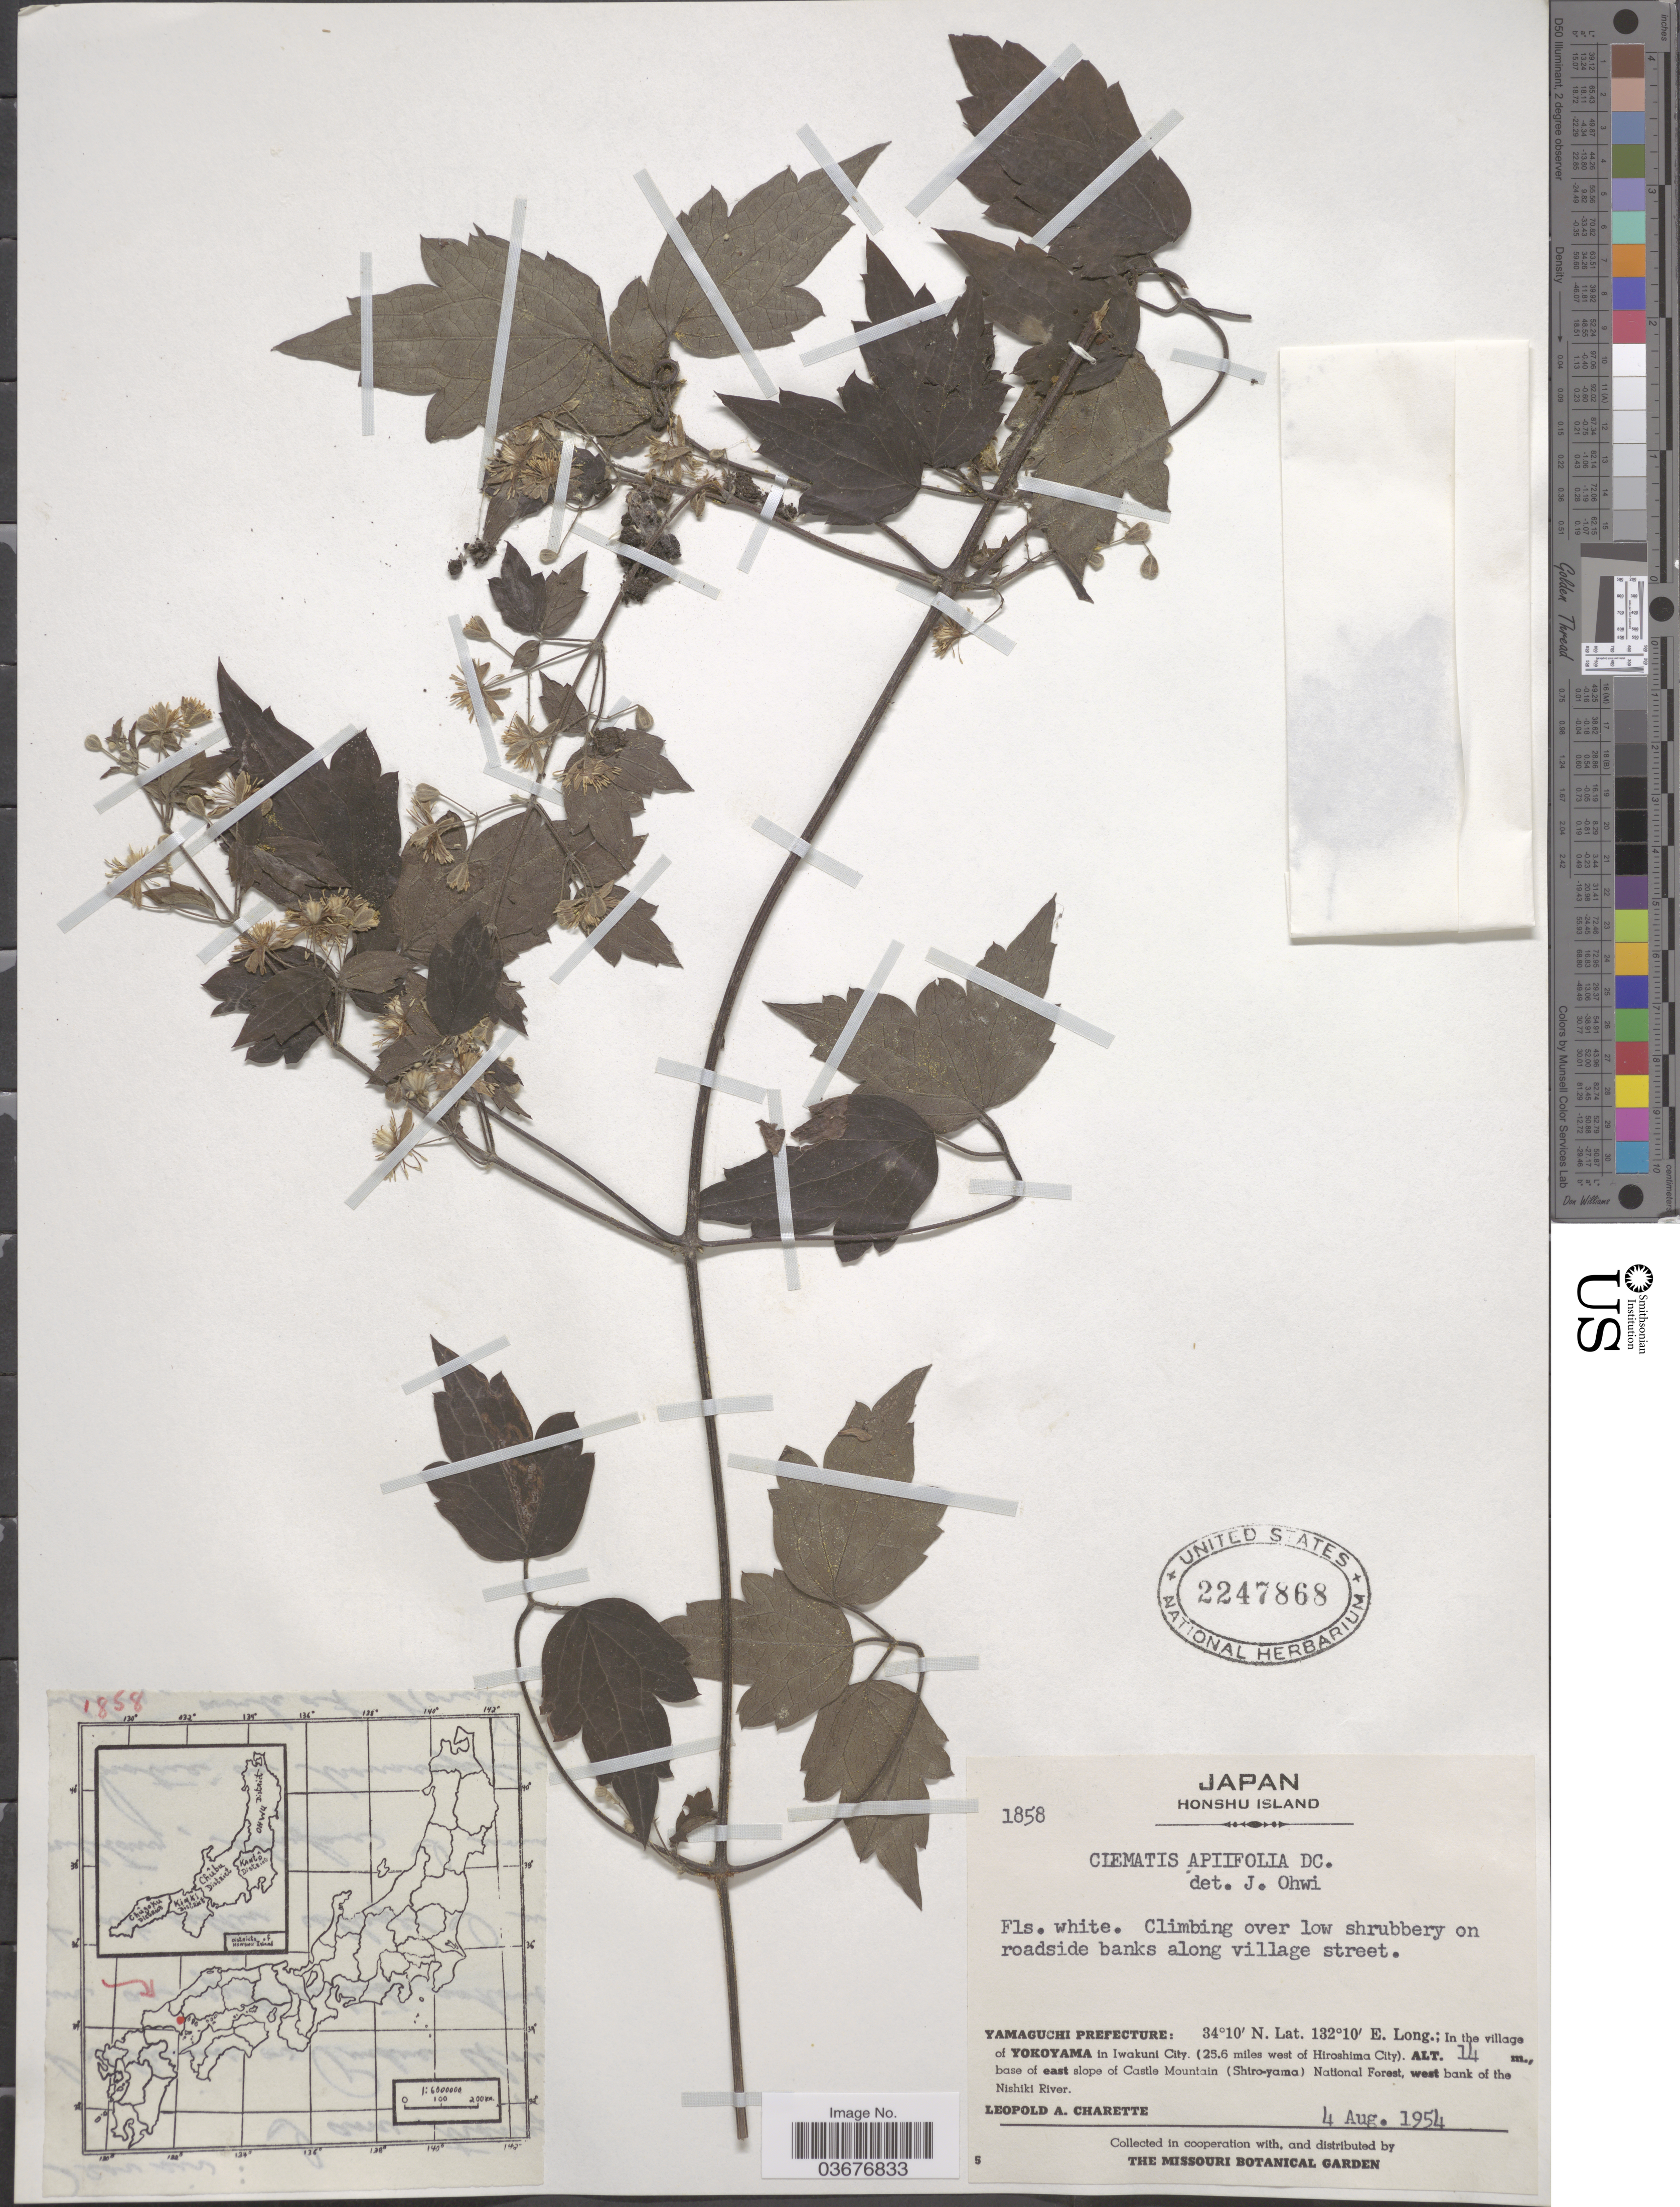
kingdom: Plantae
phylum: Tracheophyta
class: Magnoliopsida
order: Ranunculales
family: Ranunculaceae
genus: Clematis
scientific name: Clematis apiifolia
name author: DC.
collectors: L. A. Charette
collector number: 1858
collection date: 1954-08-04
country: Japan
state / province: Yamaguti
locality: Honshu Island. Yamaguchi Prefecture: In the village of Yokoyama in Iwakuni City. (25.6 miles west of Hiroshima City. Base of east slope of Castle Mountain (Shiro-yama) National Forest, west bank of the Nishiki River.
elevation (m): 14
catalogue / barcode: US 2247868